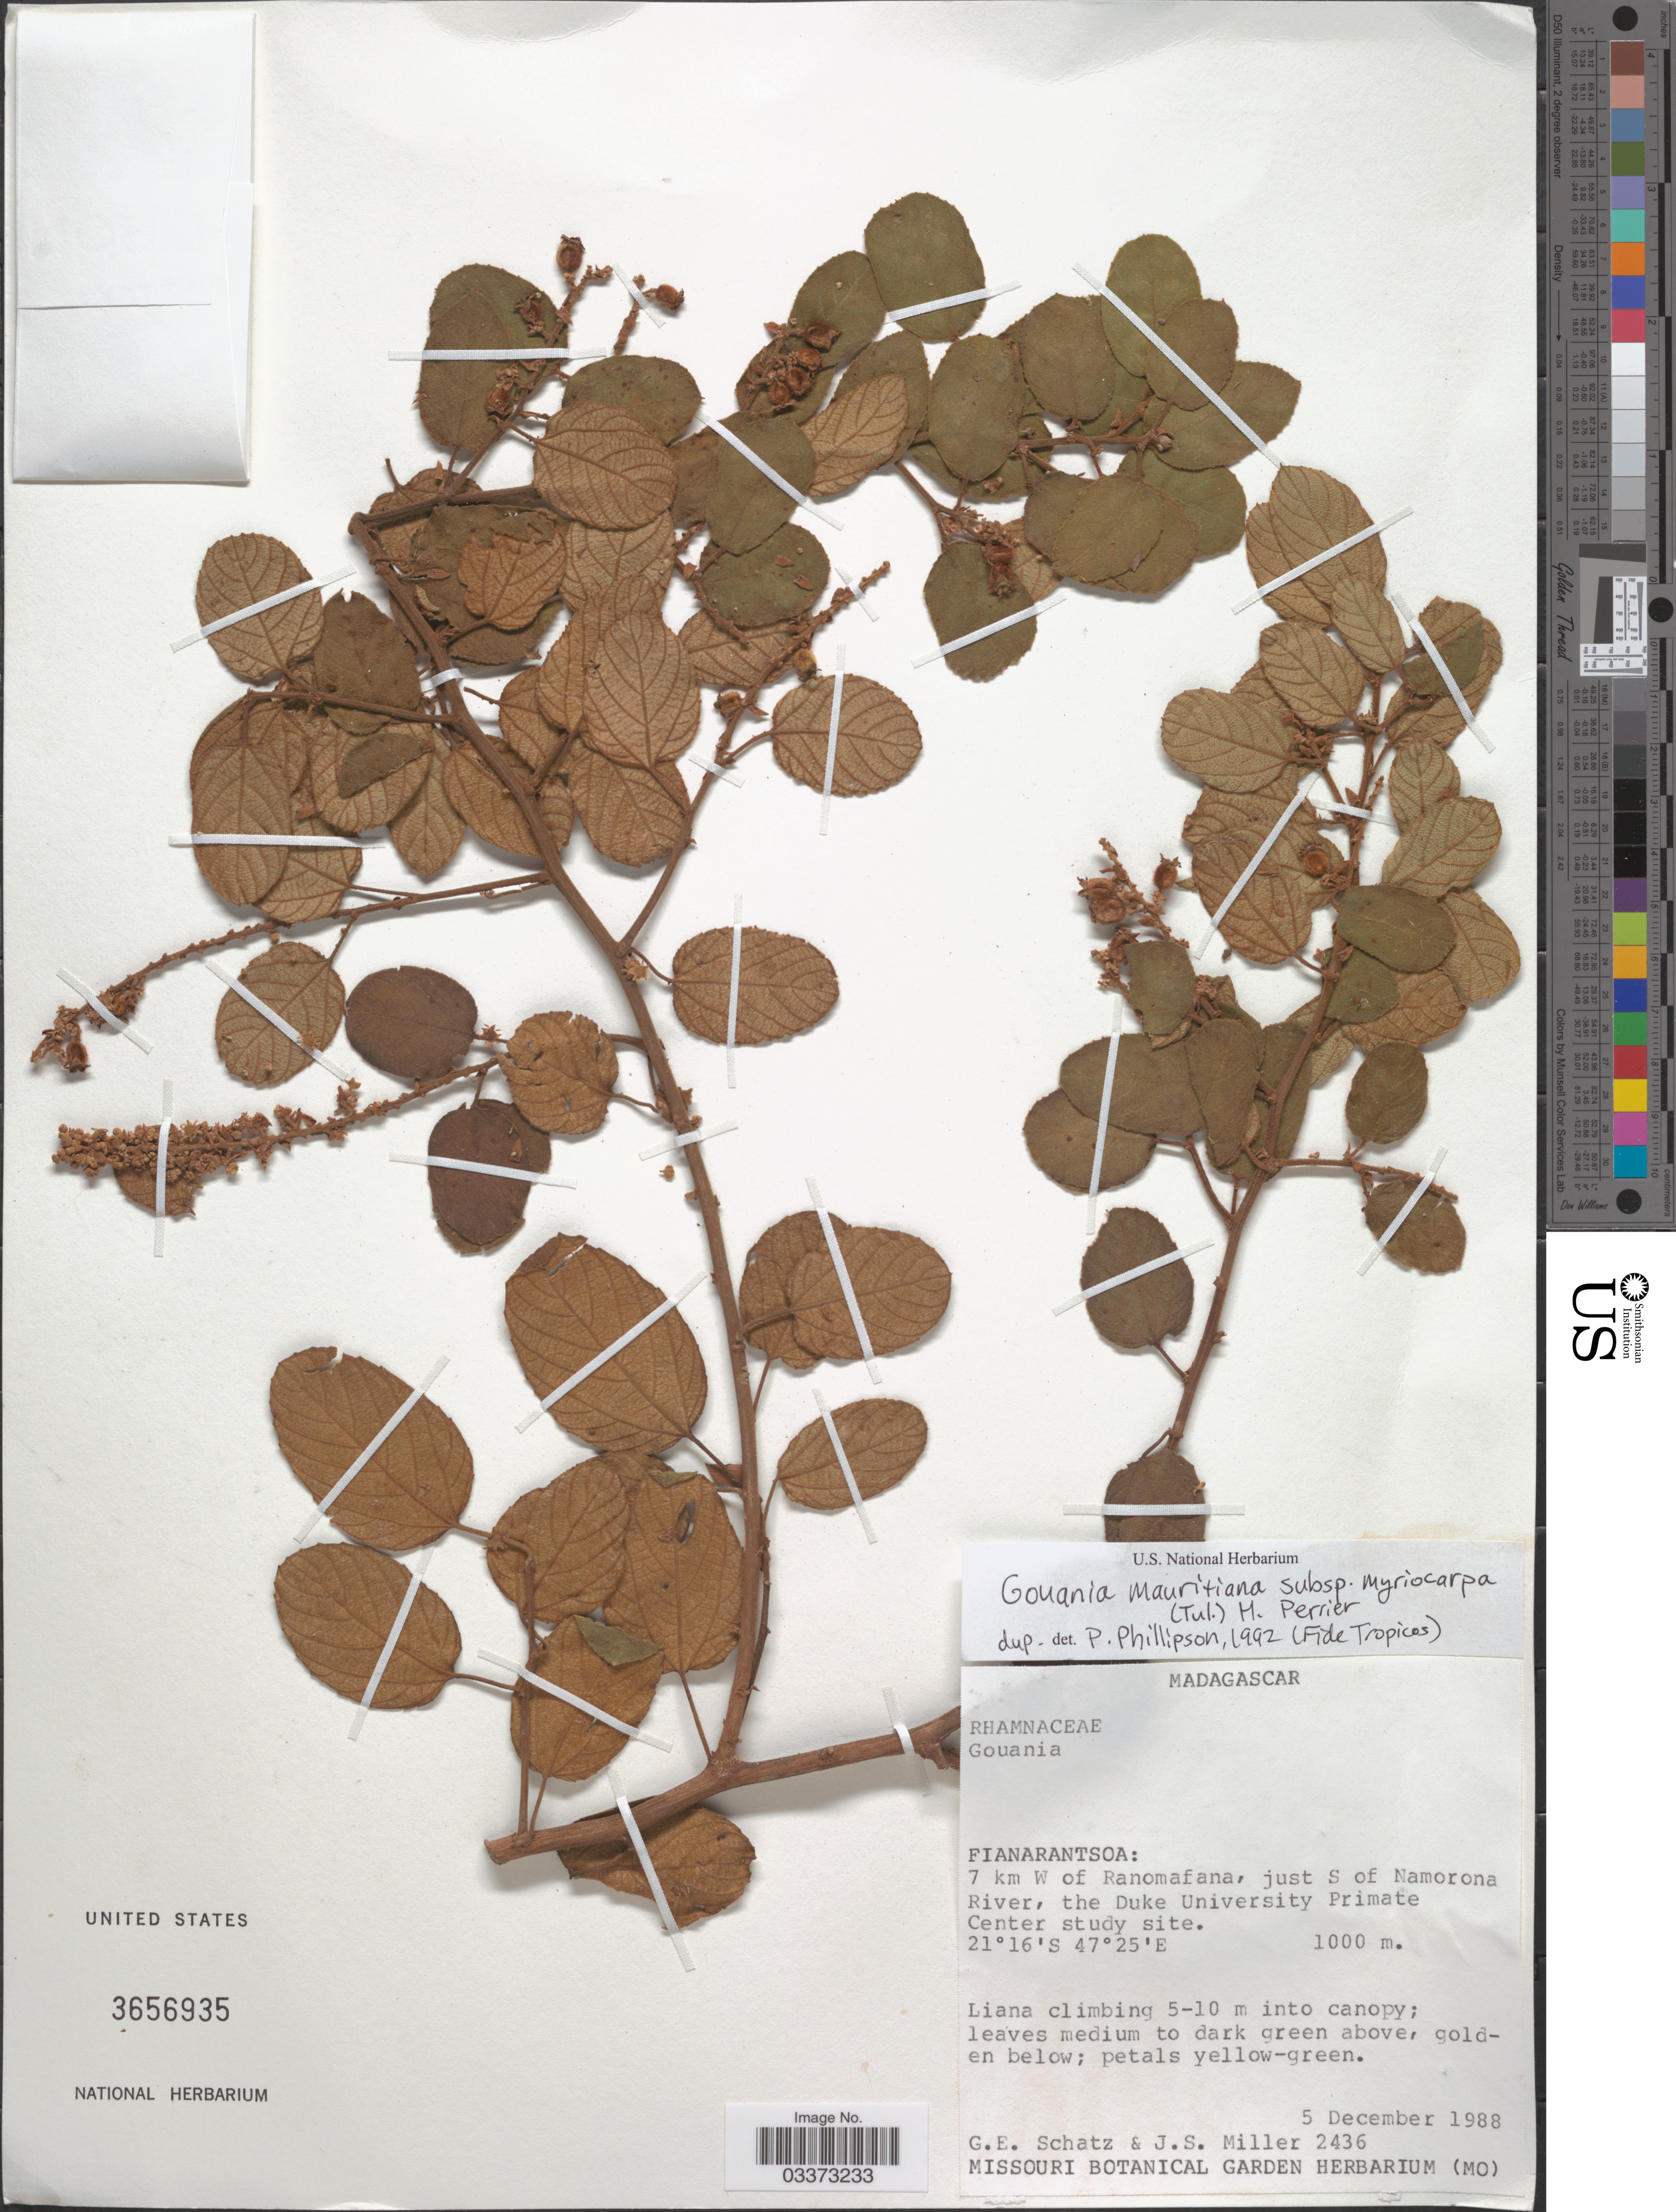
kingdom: Plantae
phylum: Tracheophyta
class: Magnoliopsida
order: Rosales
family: Rhamnaceae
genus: Gouania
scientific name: Gouania myriocarpa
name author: Tul.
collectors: G. Schatz & J. S. Miller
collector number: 2436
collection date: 1988-12-05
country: Madagascar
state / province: Vatovavy Fitovinany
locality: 7 km W of Ranomafana, just S of Namorona River, the Duke University Primate Center study site.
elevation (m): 1000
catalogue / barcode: US 3656935